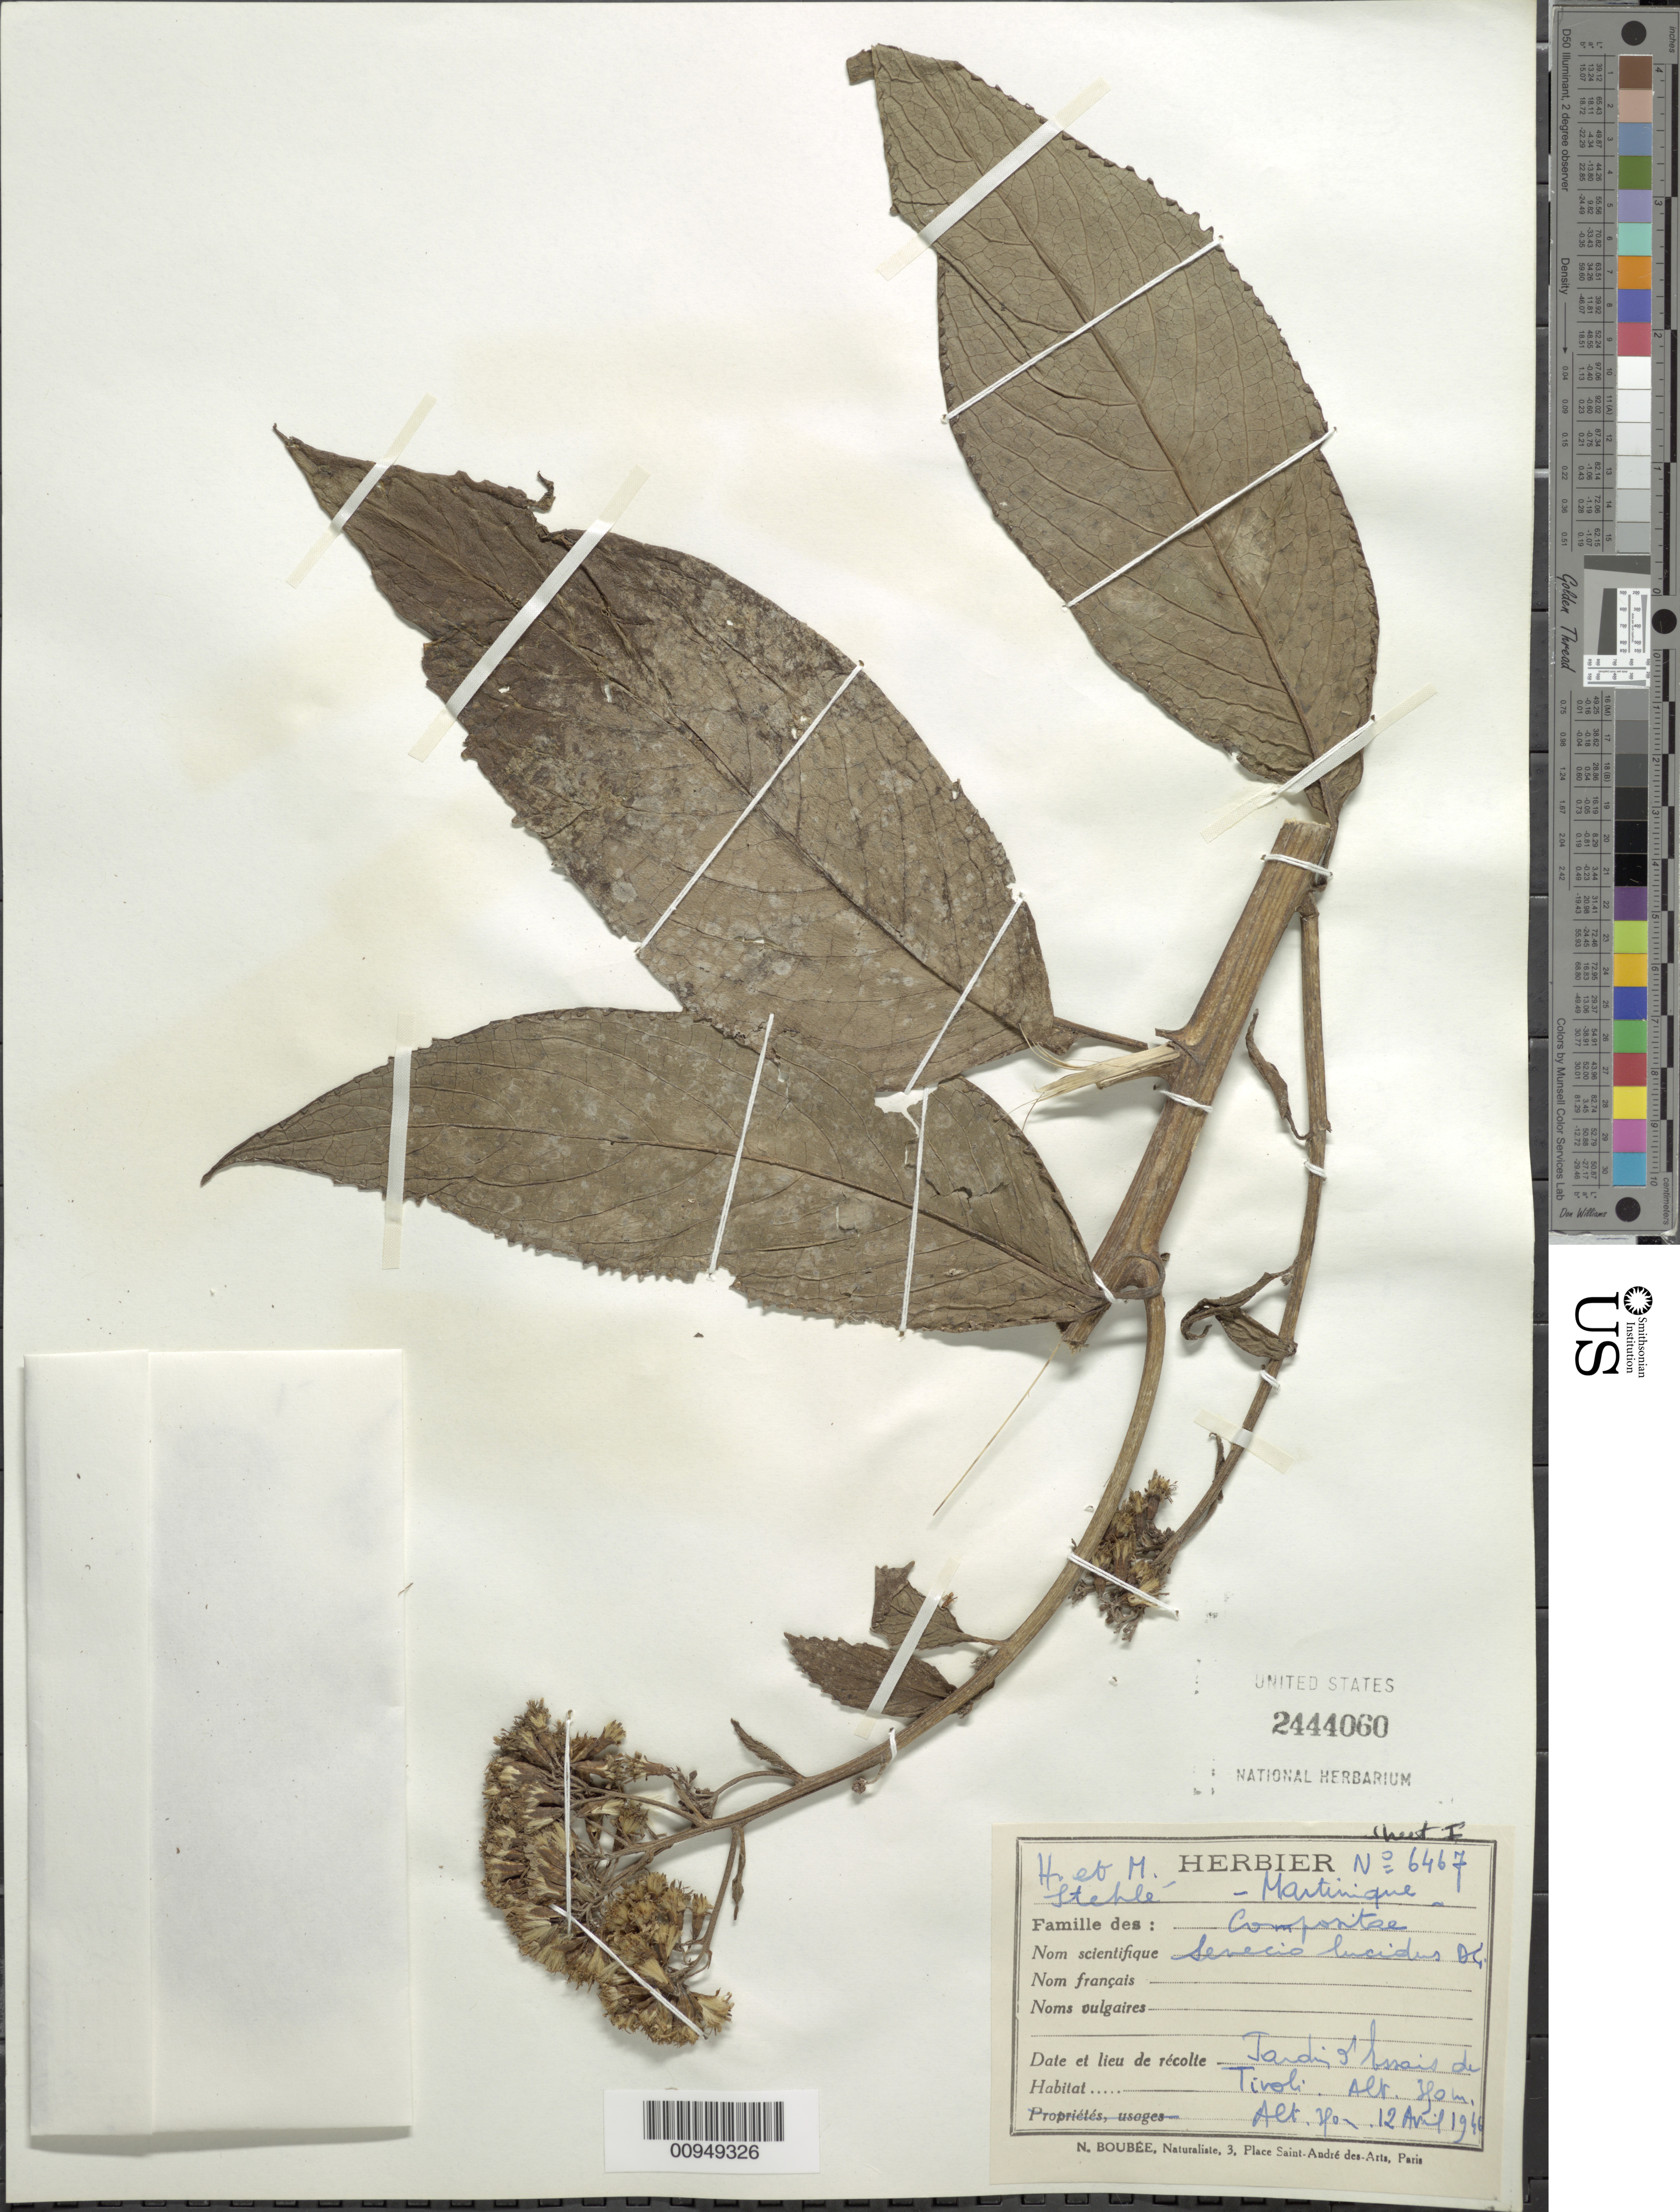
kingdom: Plantae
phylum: Tracheophyta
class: Magnoliopsida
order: Asterales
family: Asteraceae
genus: Senecio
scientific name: Senecio lucidus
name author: (Sw.) DC.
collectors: H. Stehlé & M. Stehlé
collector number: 6467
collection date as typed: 12 Apr 1946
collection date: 1946-04-12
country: Martinique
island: Martinique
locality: Jardin d'Essais de Tivoli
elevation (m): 250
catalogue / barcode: US 2444060